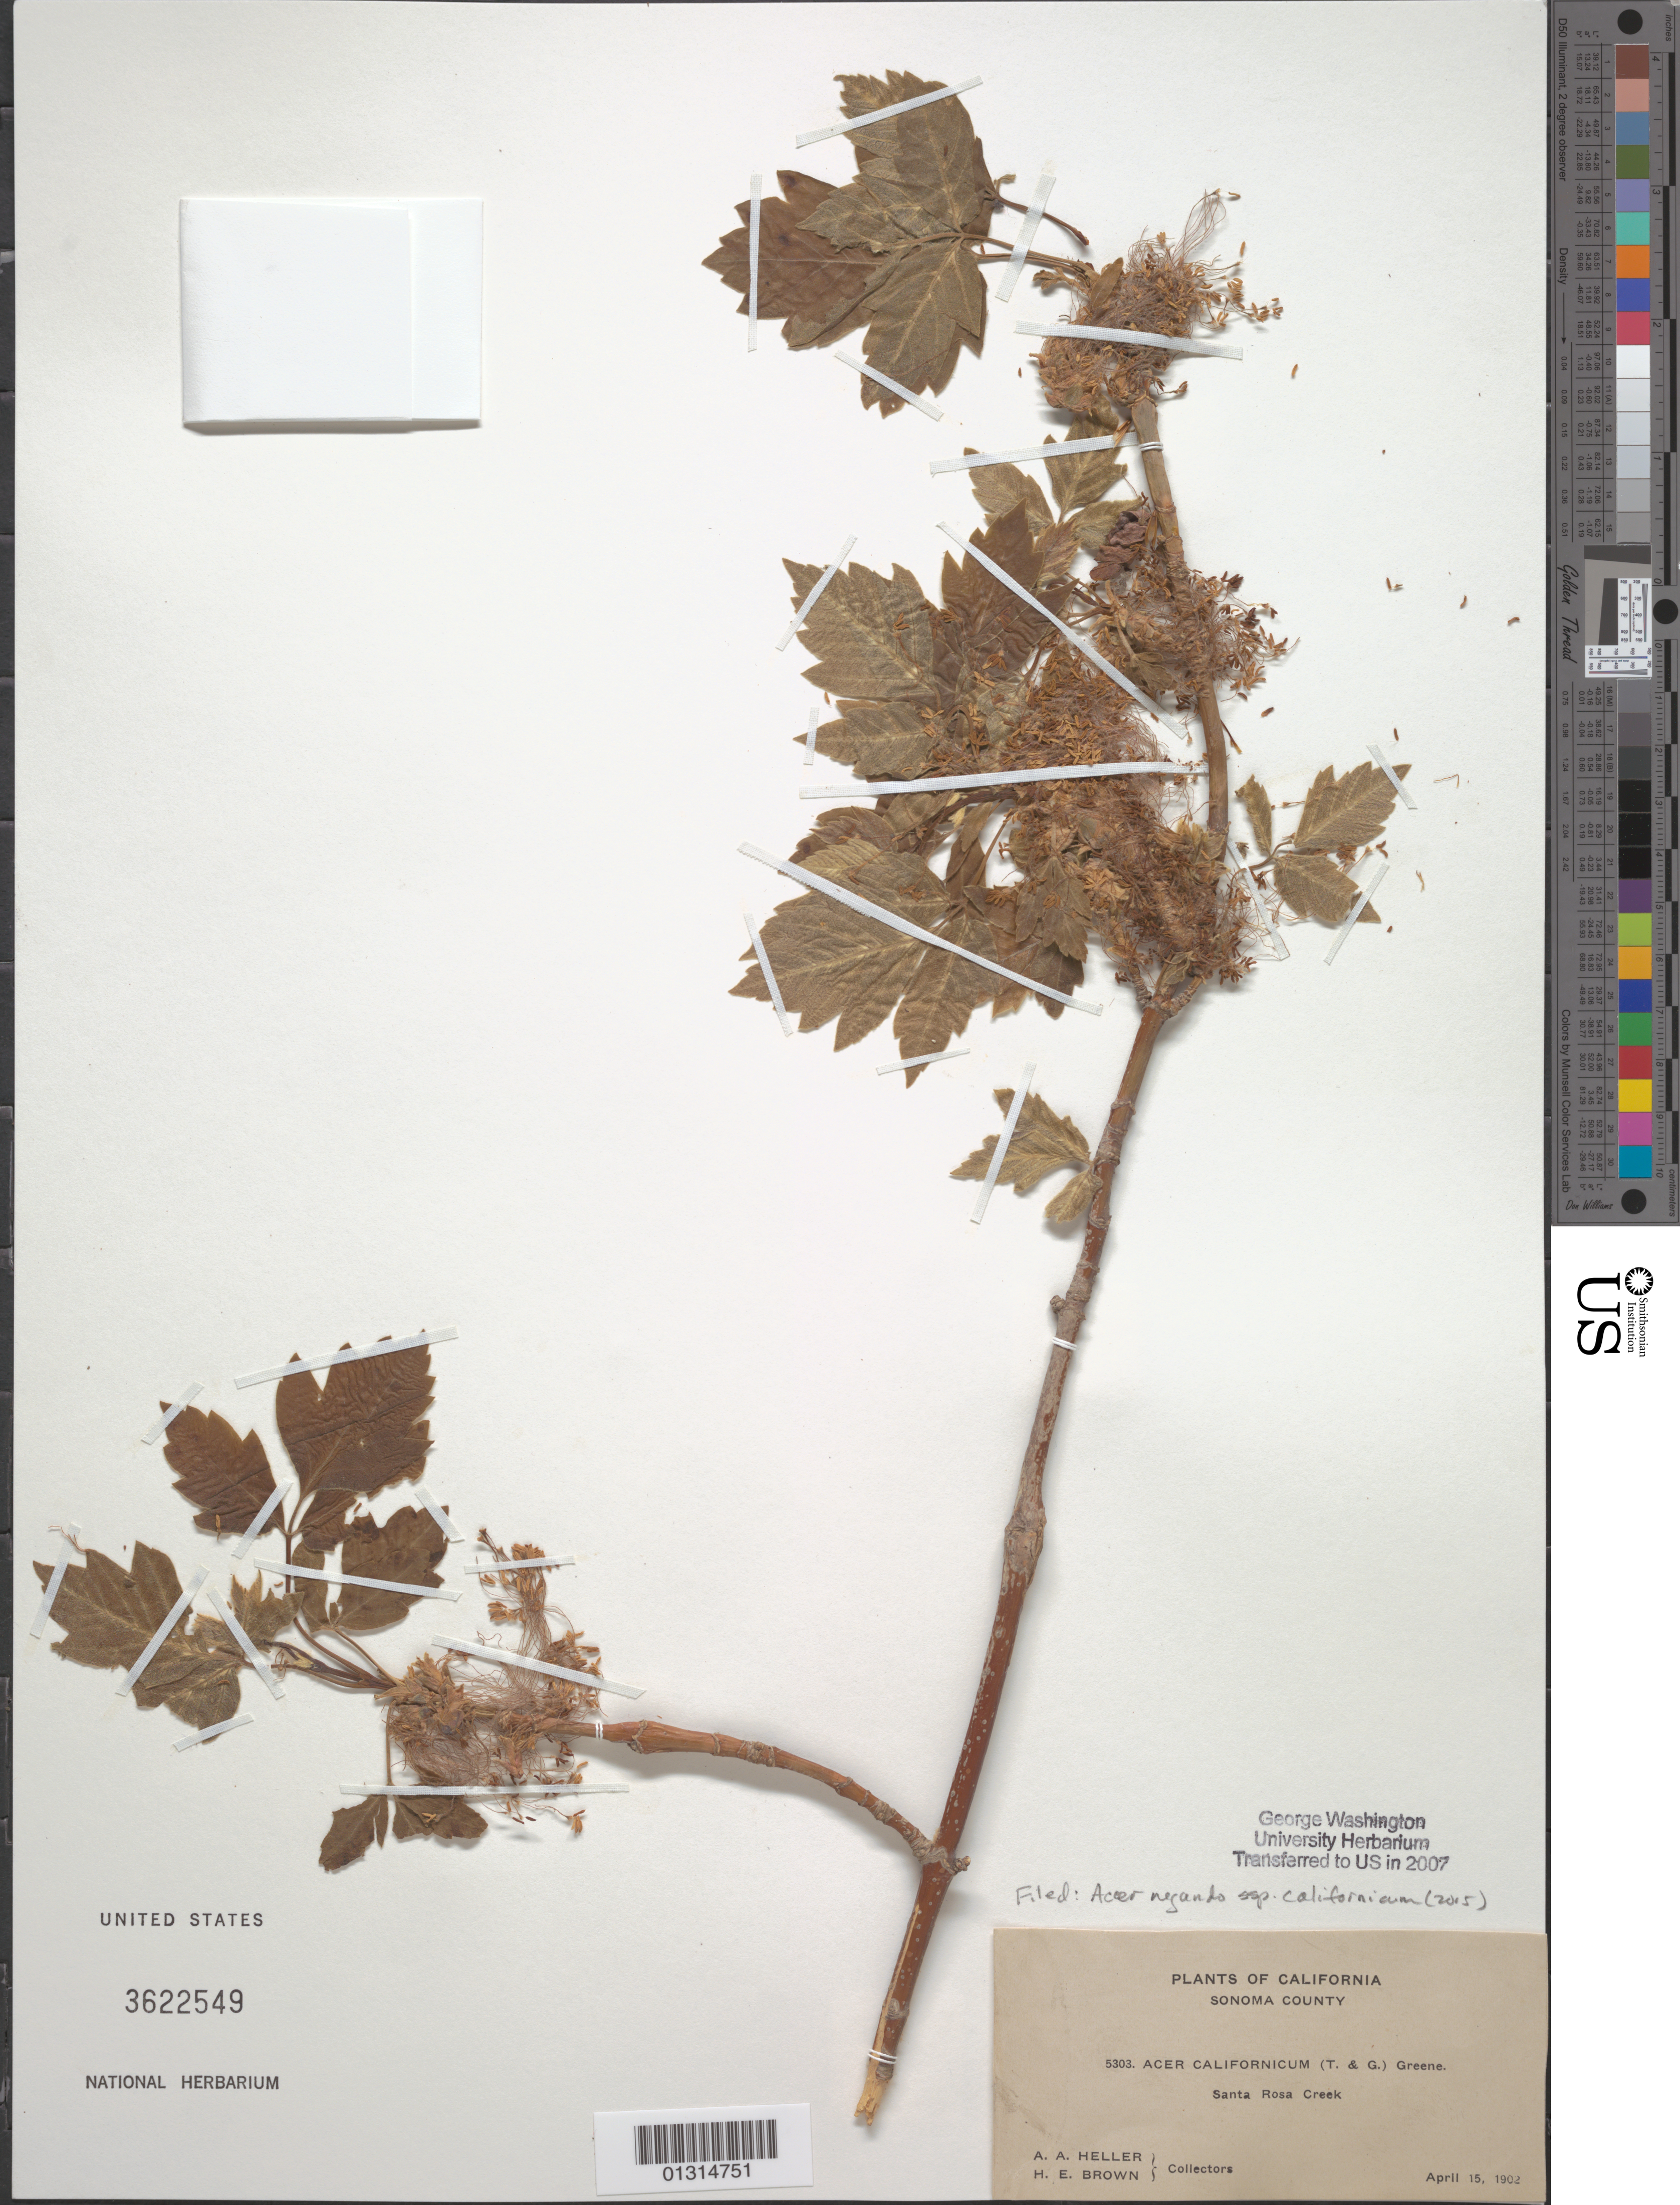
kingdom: Plantae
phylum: Tracheophyta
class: Magnoliopsida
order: Sapindales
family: Sapindaceae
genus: Acer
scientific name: Acer negundo subsp. californicum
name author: (Torr. & A. Gray) Wesm.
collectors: A. A. Heller & H. E. Brown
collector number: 5303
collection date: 1902-04-15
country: United States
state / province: California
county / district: Sonoma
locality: Sonoma County, Santa Rosa Creek.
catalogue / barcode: US 3622549